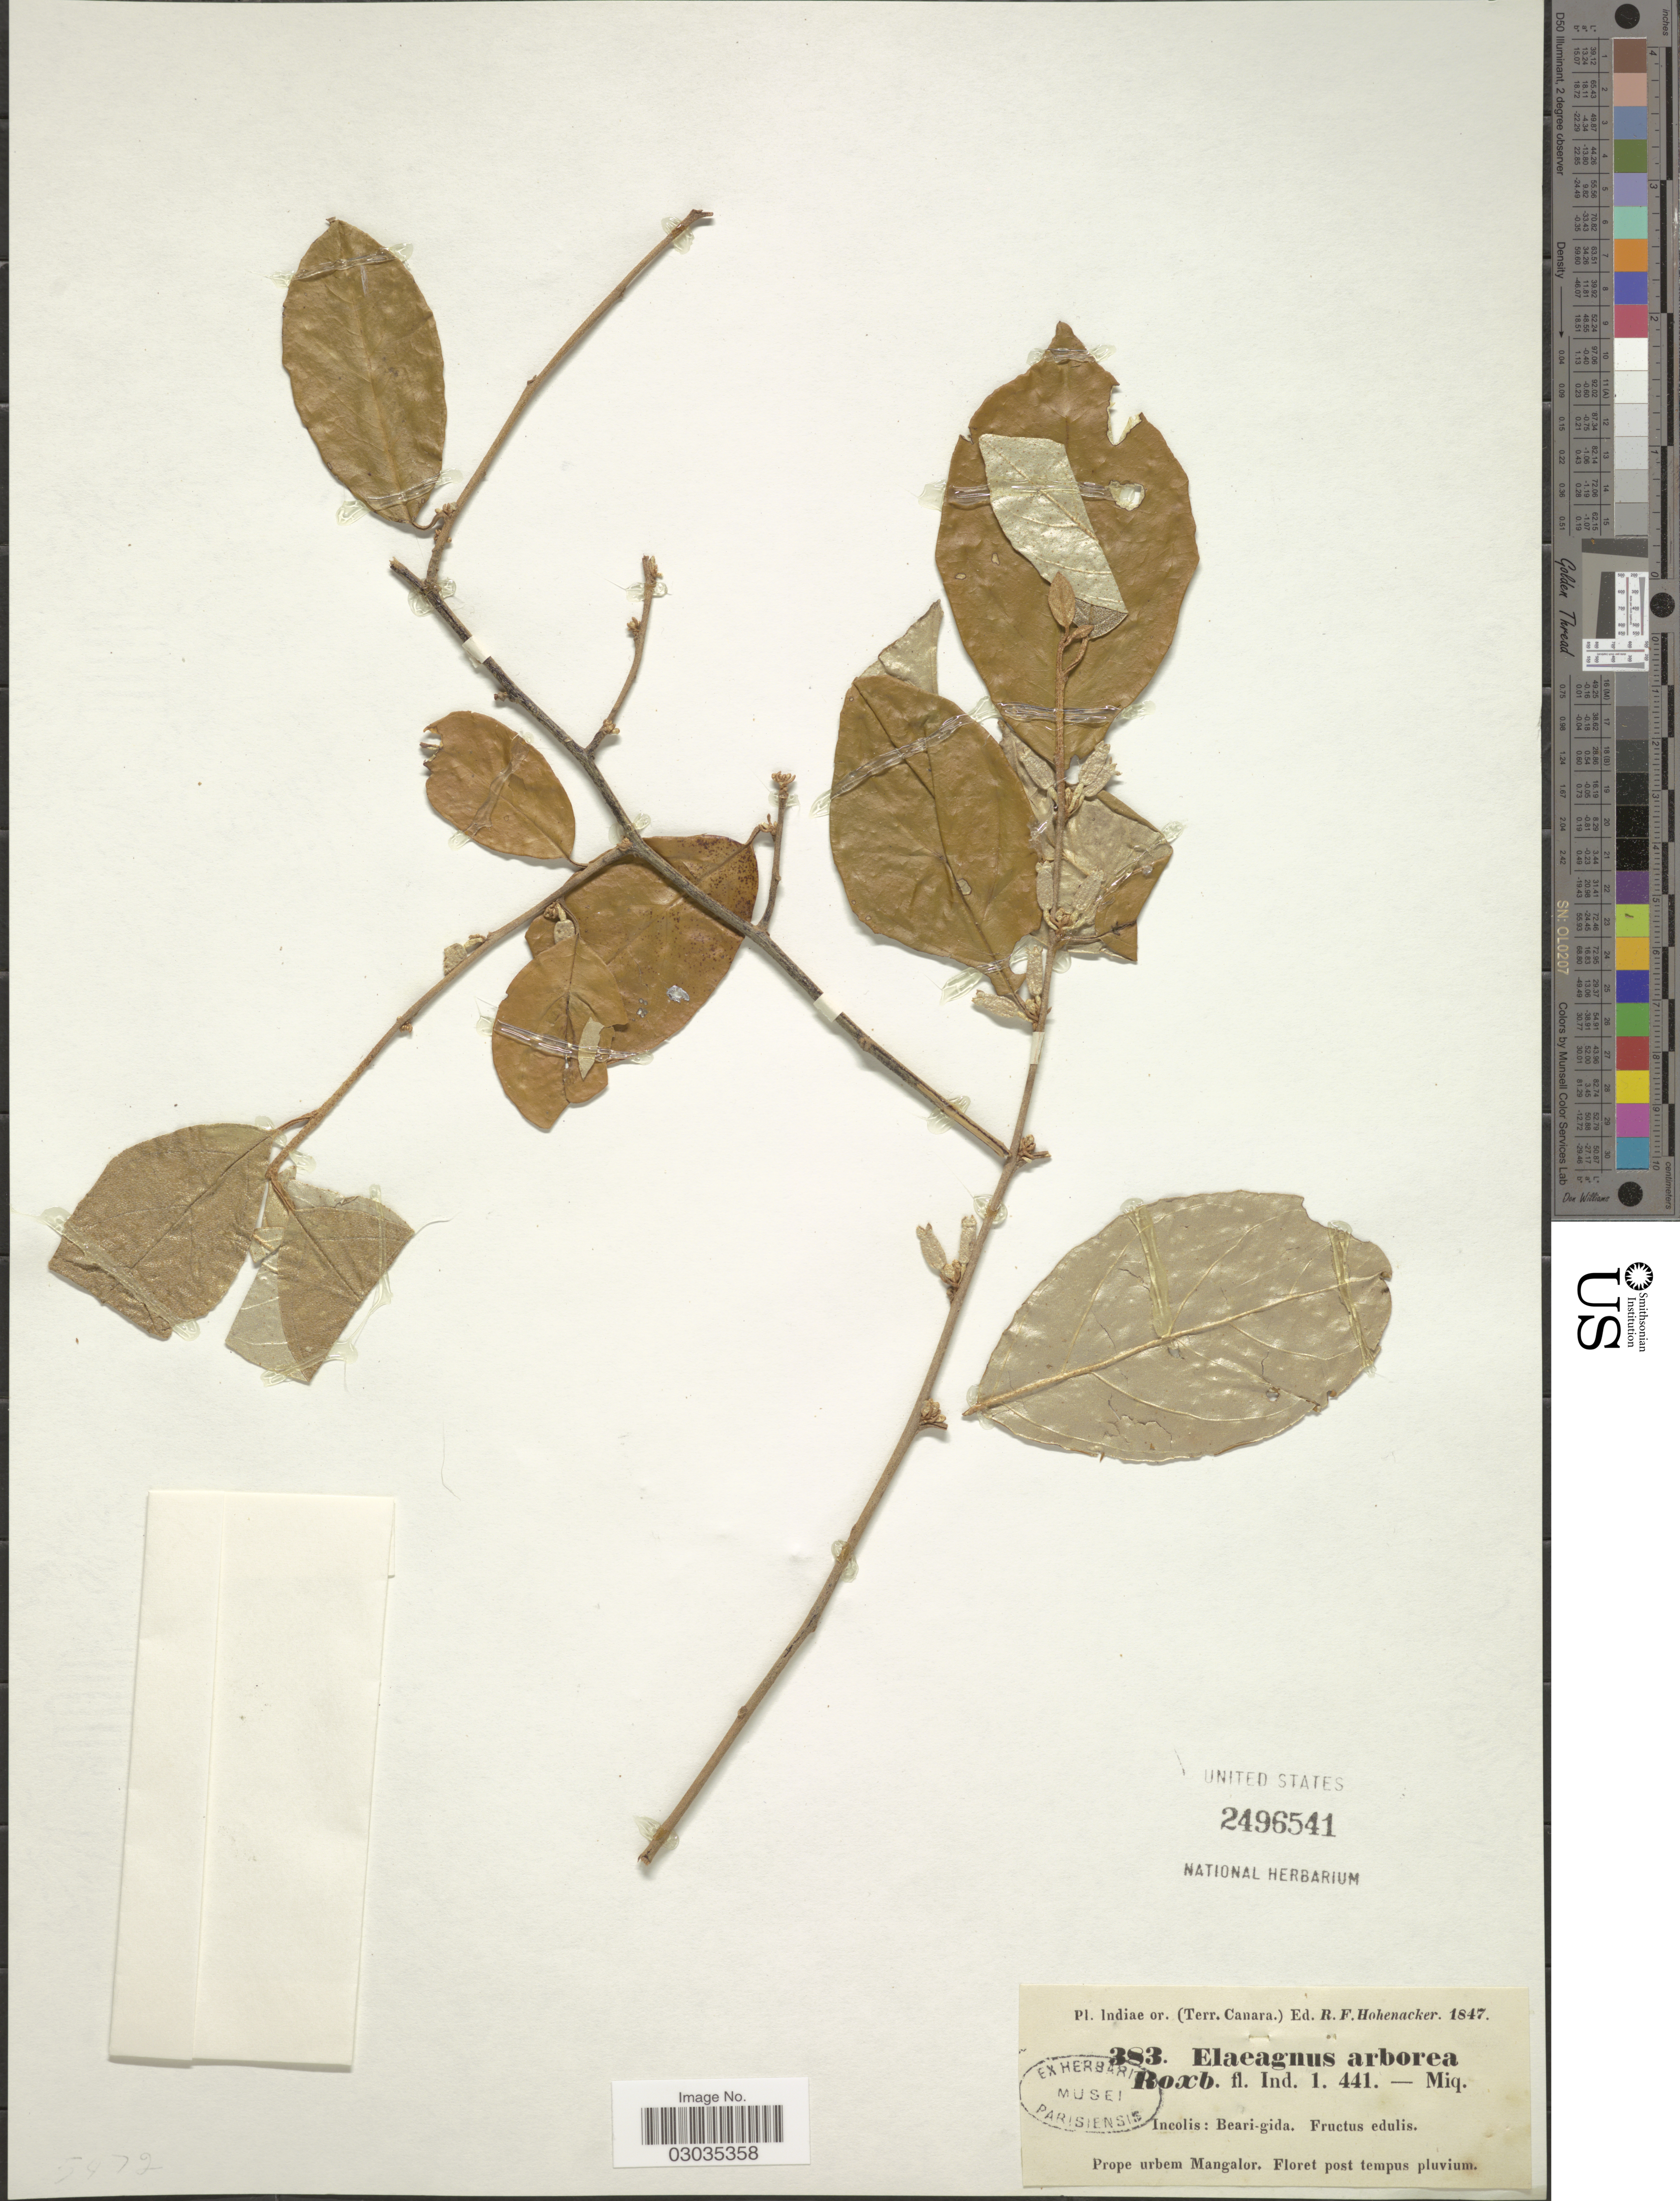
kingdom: Plantae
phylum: Tracheophyta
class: Magnoliopsida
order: Rosales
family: Elaeagnaceae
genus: Elaeagnus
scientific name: Elaeagnus arborea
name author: Roxb.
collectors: R. F. Hohenacker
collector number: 383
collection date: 1847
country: India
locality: Indiae or. (Terr. Canara). Incolis: Beari-gida. Prope urbem Mangalor.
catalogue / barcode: US 2496541